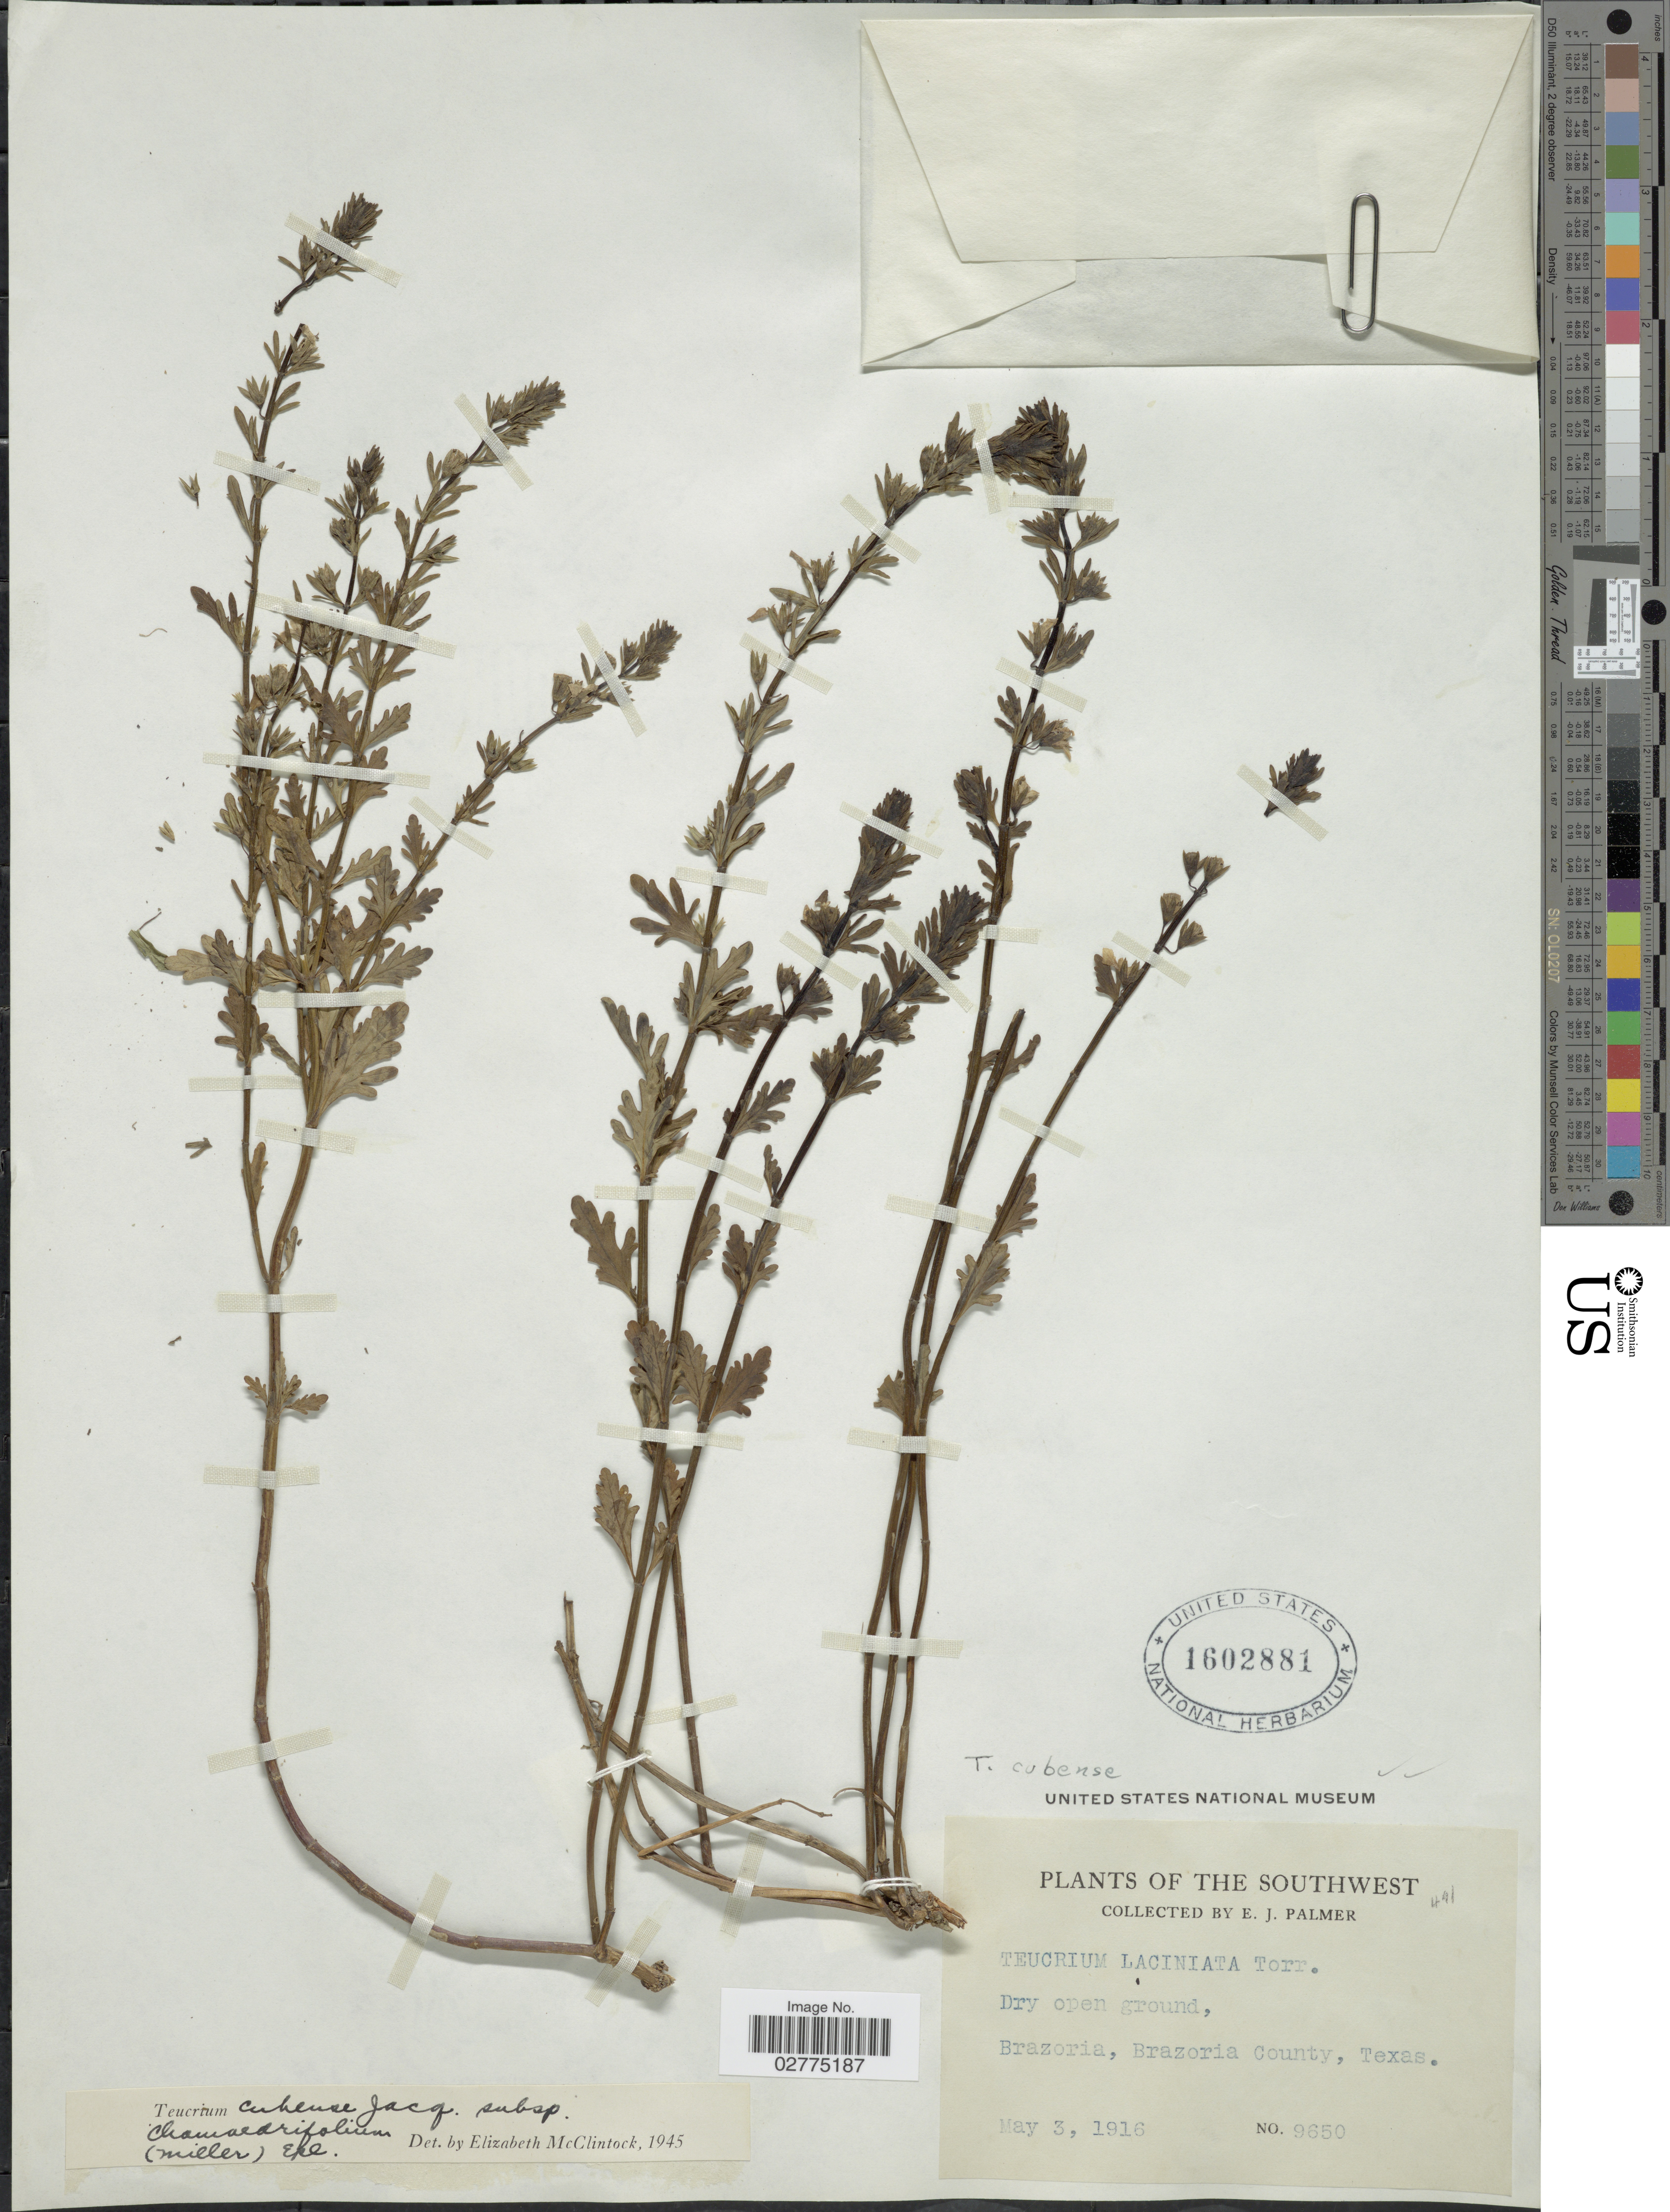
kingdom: Plantae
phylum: Tracheophyta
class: Magnoliopsida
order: Lamiales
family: Lamiaceae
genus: Teucrium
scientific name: Teucrium cubense subsp. chamaedrifolium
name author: Jacq.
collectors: E. J. Palmer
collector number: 9650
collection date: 1916-05-03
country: United States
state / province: Texas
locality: The Southwest, Brazoria, Brazoria County, Texas.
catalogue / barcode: US 1602881